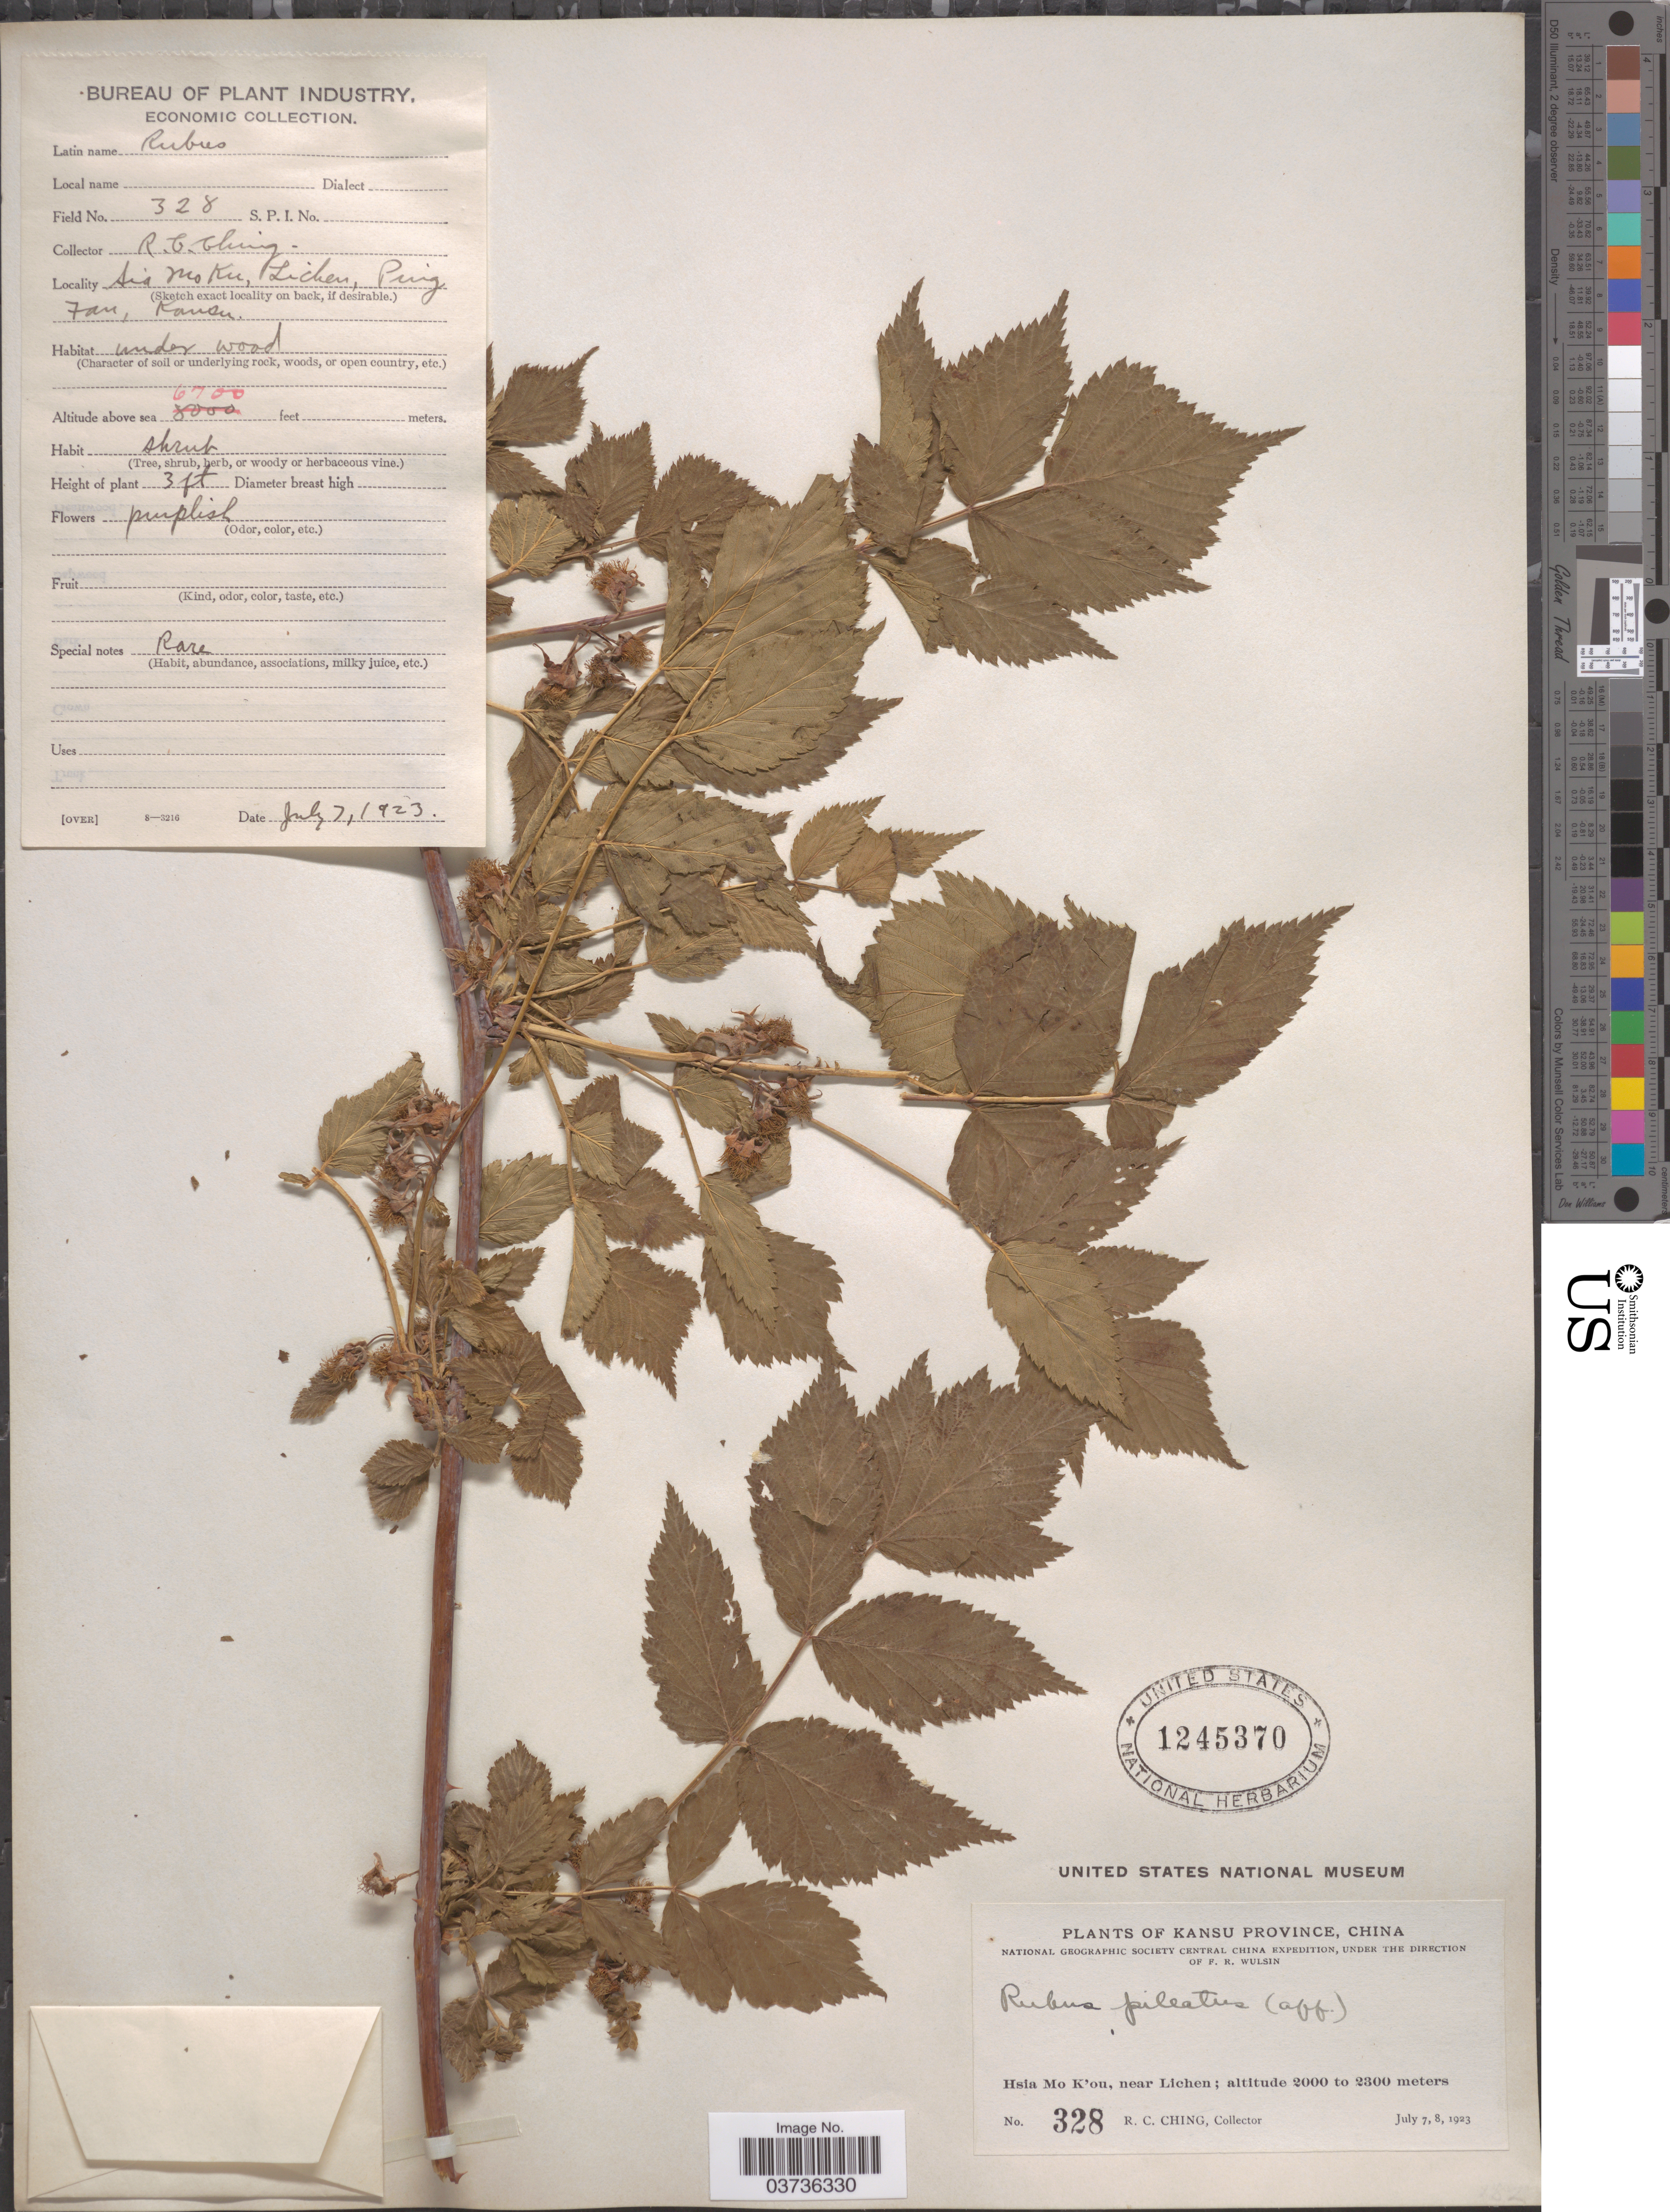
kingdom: Plantae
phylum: Tracheophyta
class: Magnoliopsida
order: Rosales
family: Rosaceae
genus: Rubus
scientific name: Rubus pileatus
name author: Focke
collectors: R. C. Ching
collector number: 328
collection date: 1923-07-07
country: China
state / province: Gansu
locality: Kansu Province. Hsia Mo K'ou, near Lichen. Sia Mo Ku, Ping Fan.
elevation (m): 2042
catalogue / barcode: US 1245370